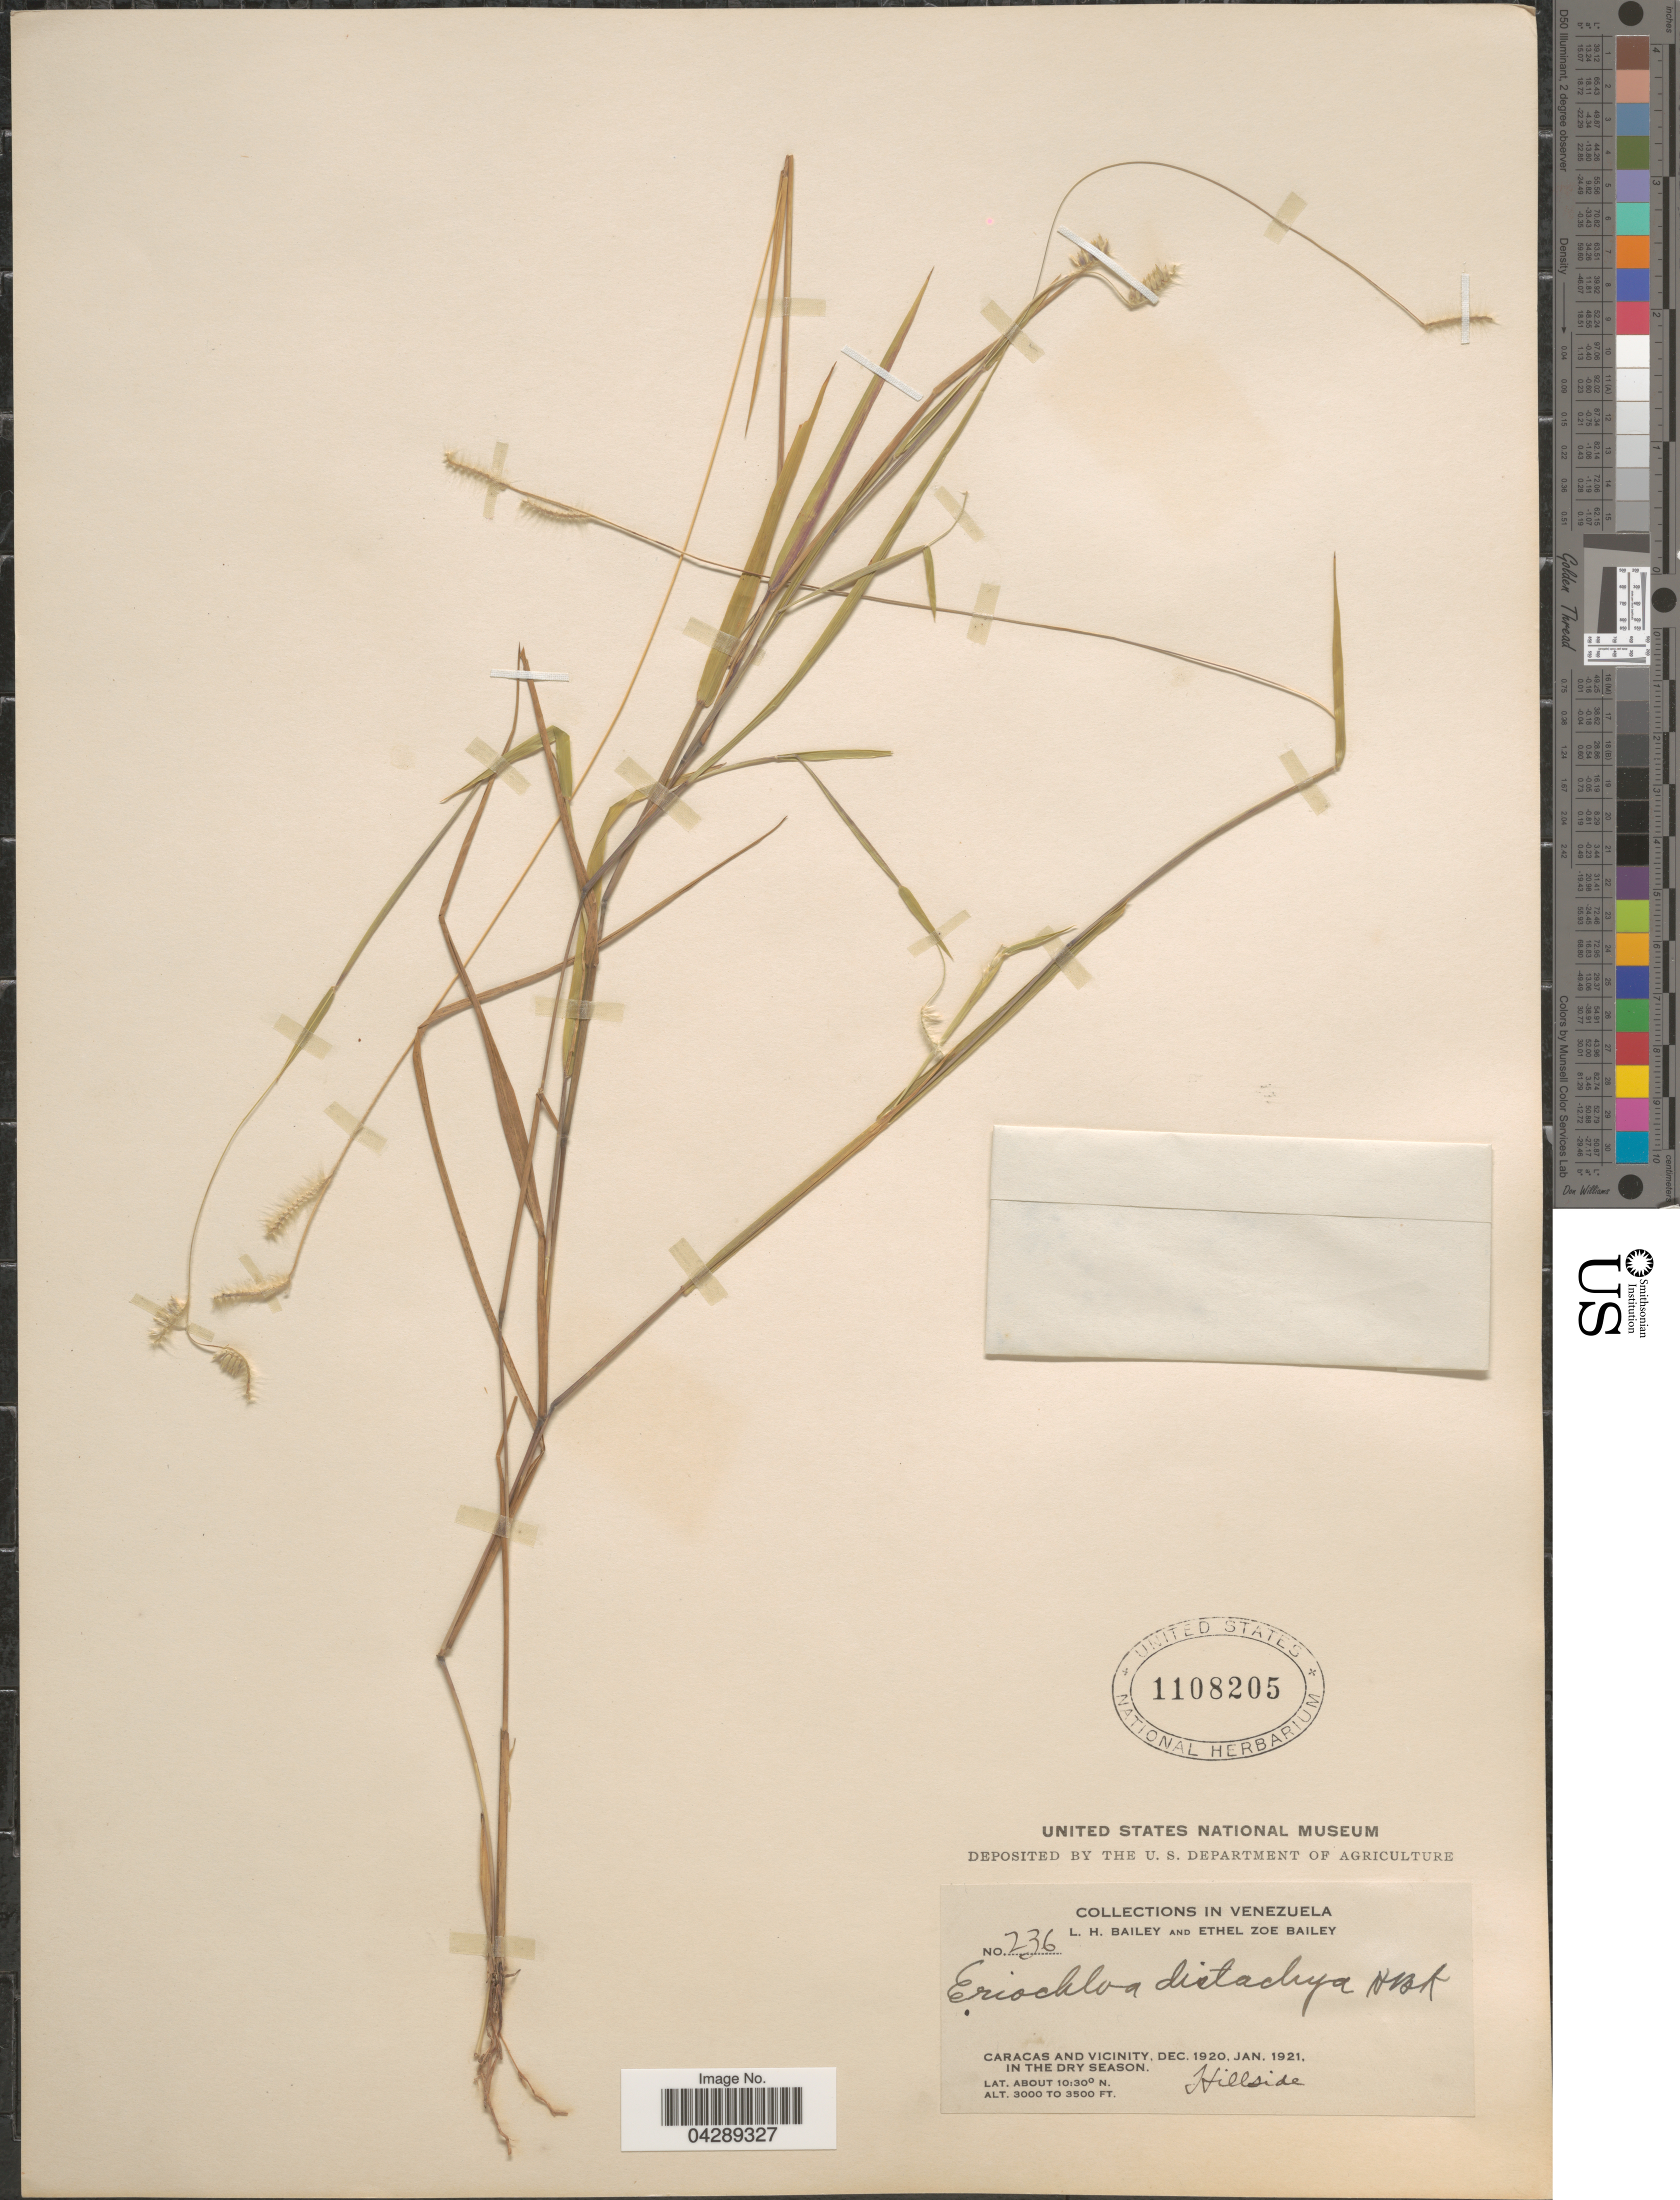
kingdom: Plantae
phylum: Tracheophyta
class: Liliopsida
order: Poales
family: Poaceae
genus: Eriochloa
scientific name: Eriochloa distachya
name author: Kunth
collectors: L. H. Bailey & E. Z. Bailey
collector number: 236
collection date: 1920-12/1921-01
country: Venezuela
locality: Caracas and vicinity, in the dry season.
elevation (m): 914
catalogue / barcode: US 1108205